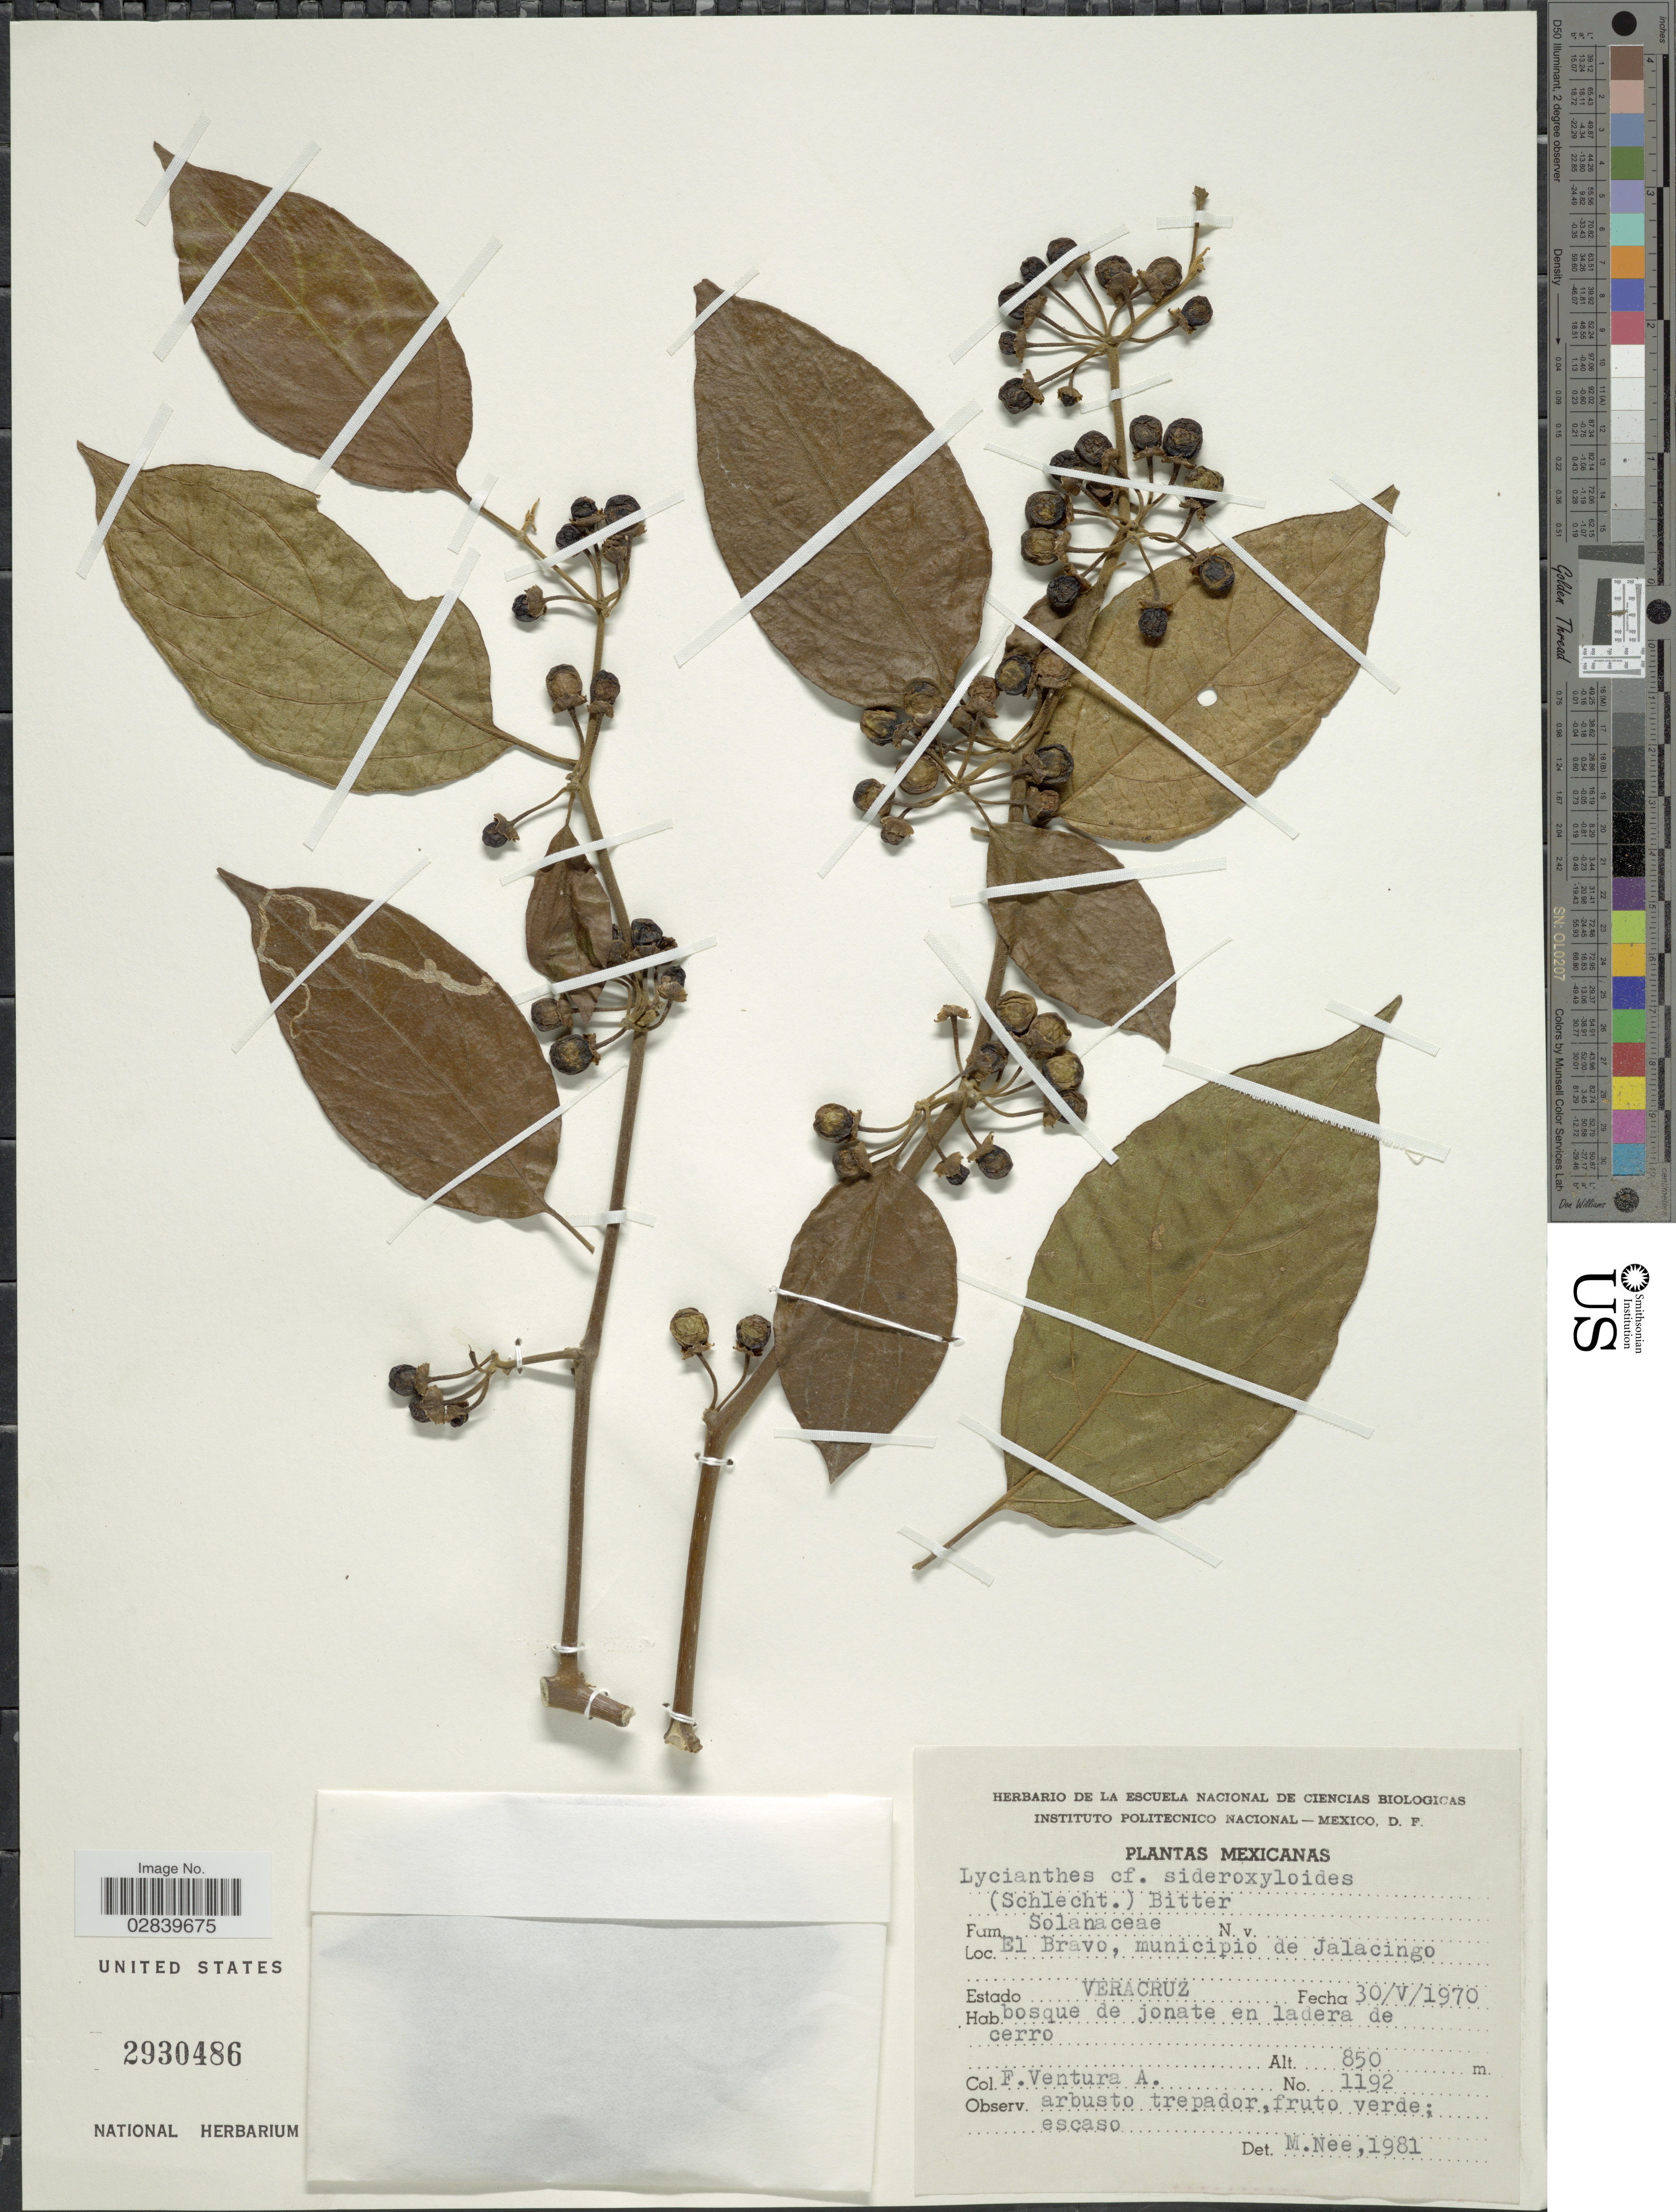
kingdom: Plantae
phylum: Tracheophyta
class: Magnoliopsida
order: Solanales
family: Solanaceae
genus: Lycianthes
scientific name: Lycianthes sideroxyloides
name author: (Schltdl.) Bitter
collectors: F. Ventura A.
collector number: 1192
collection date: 1970-05-30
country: Mexico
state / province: Veracruz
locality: El Bravo, municipio de Jalacingo.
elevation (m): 850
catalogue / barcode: US 2930486